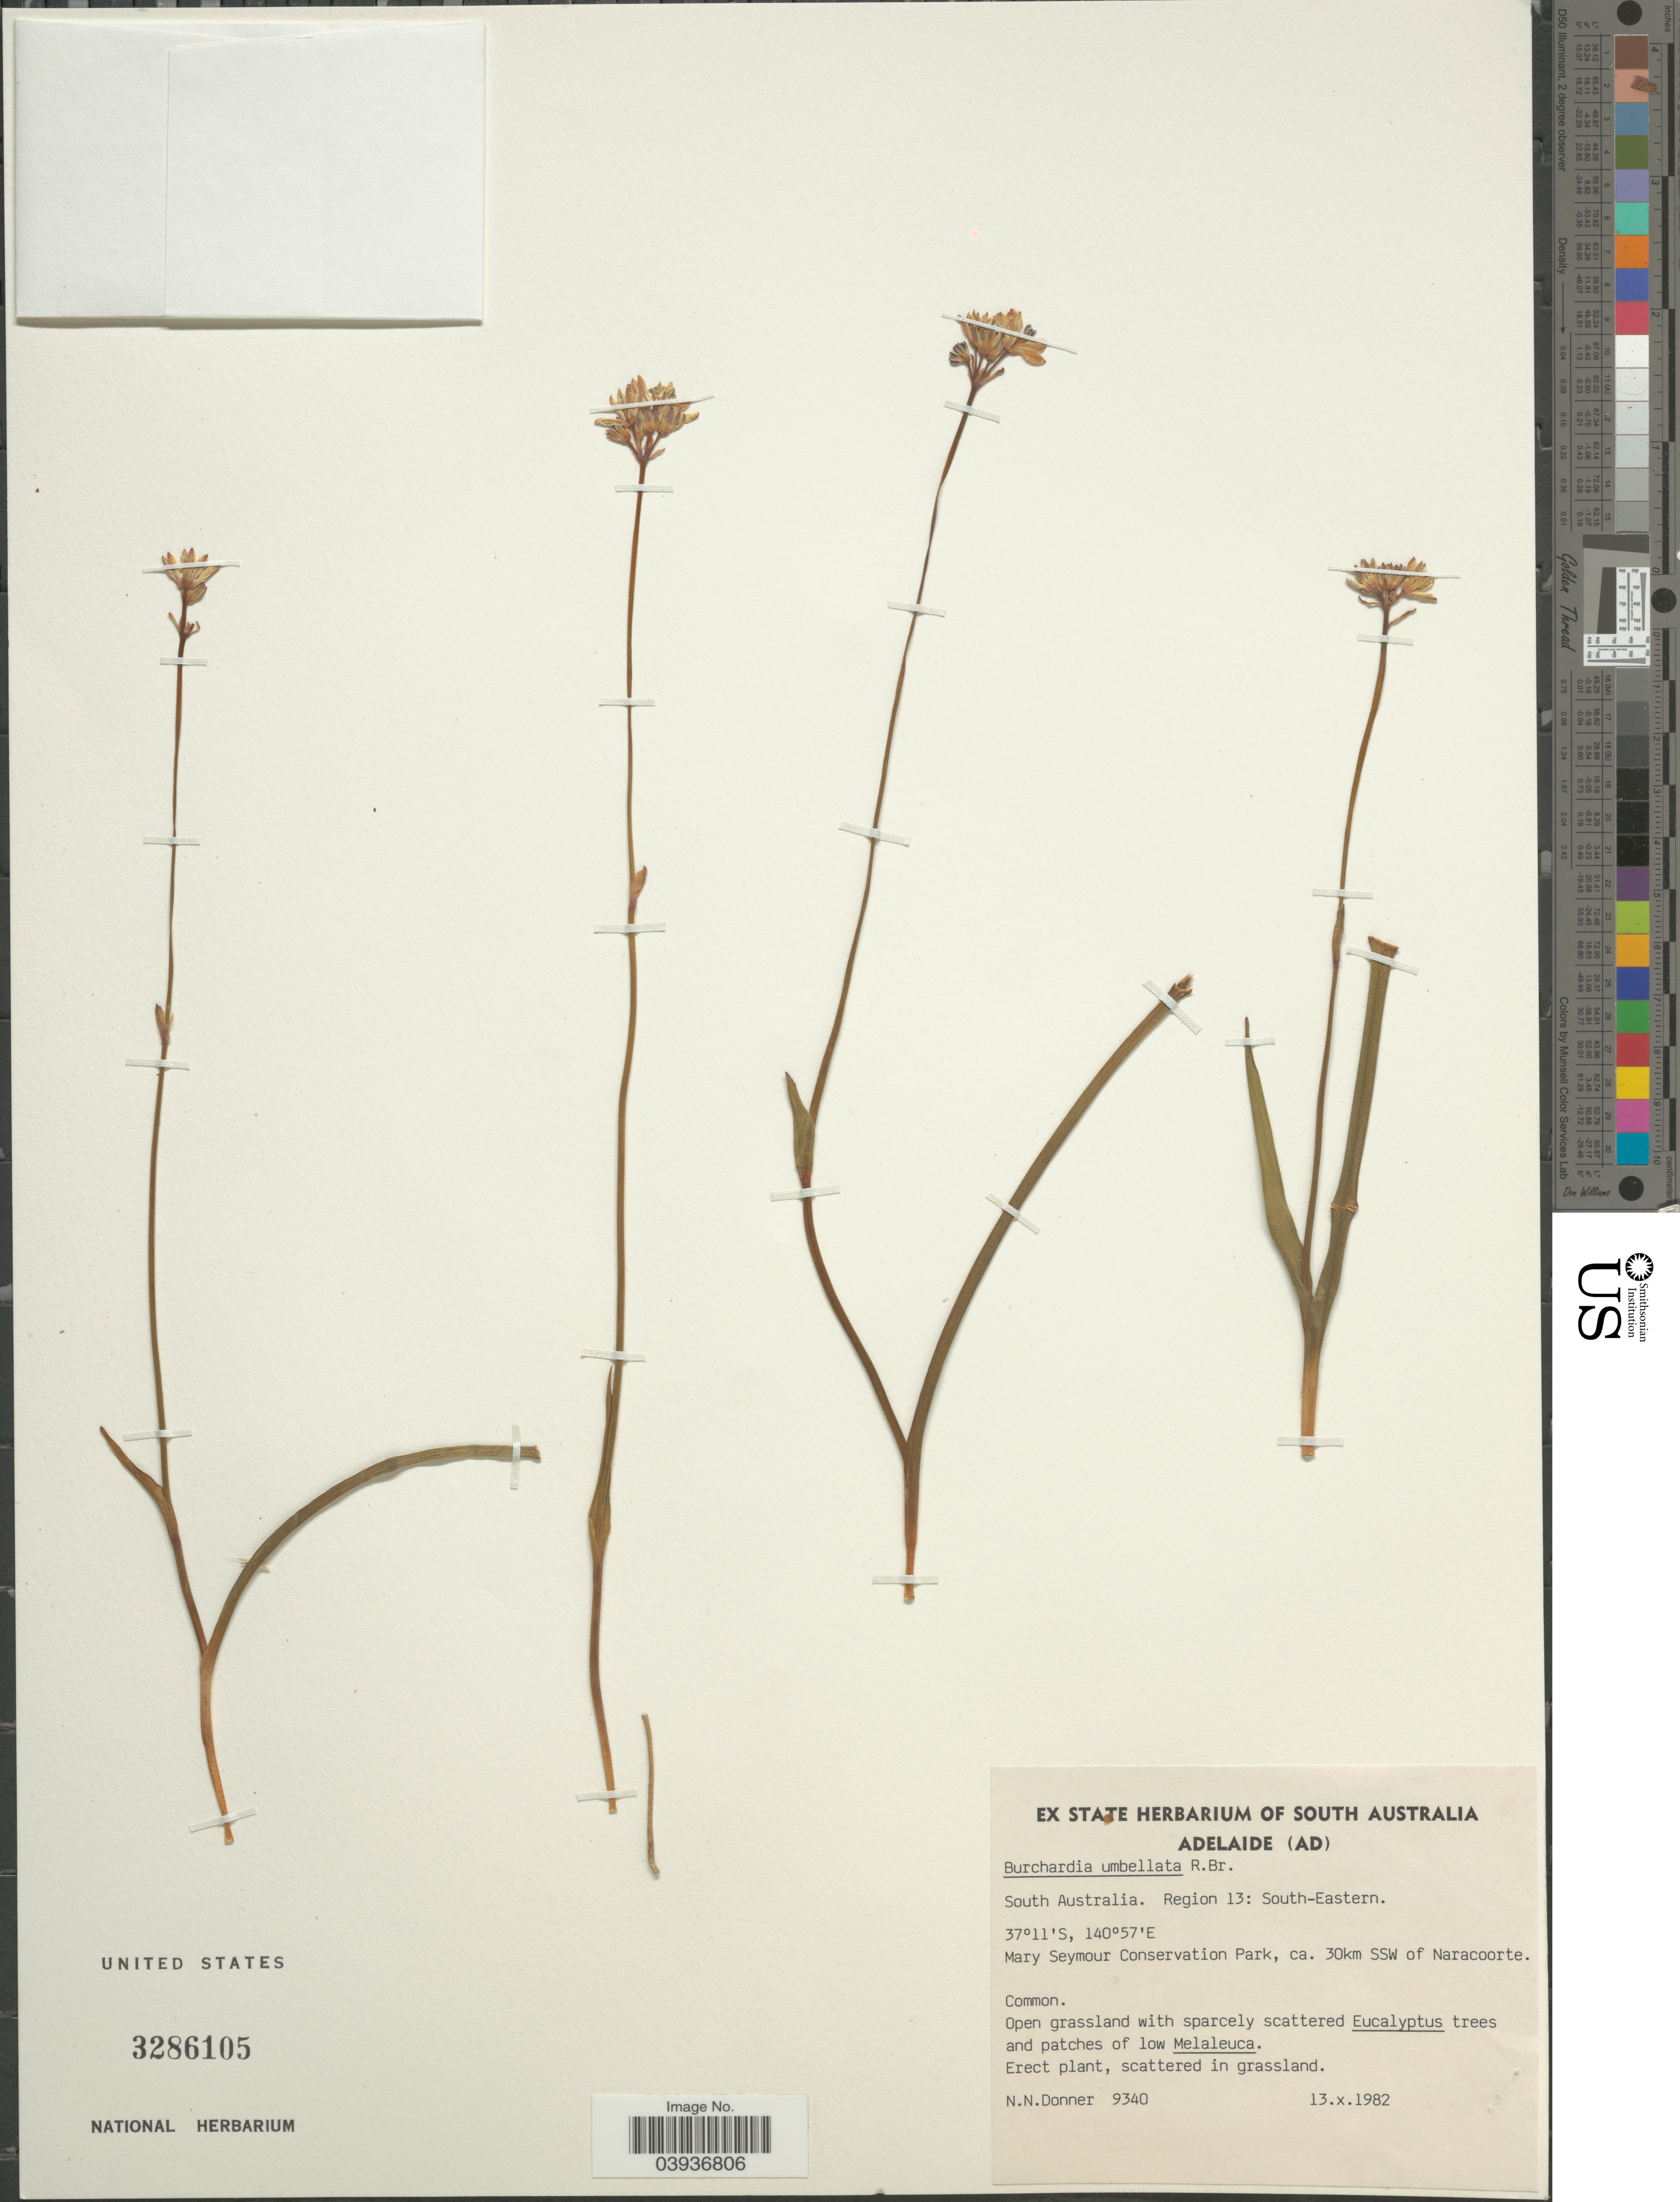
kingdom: Plantae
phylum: Tracheophyta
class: Liliopsida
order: Liliales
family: Colchicaceae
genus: Burchardia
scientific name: Burchardia umbellata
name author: R. Br.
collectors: N. Donner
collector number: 9340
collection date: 1982-10-13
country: Australia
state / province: South Australia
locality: Region 13: South-Eastern. Mary Seymour Conservation Park, ca. 30 km SSW of Naracoorte.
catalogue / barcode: US 3286105